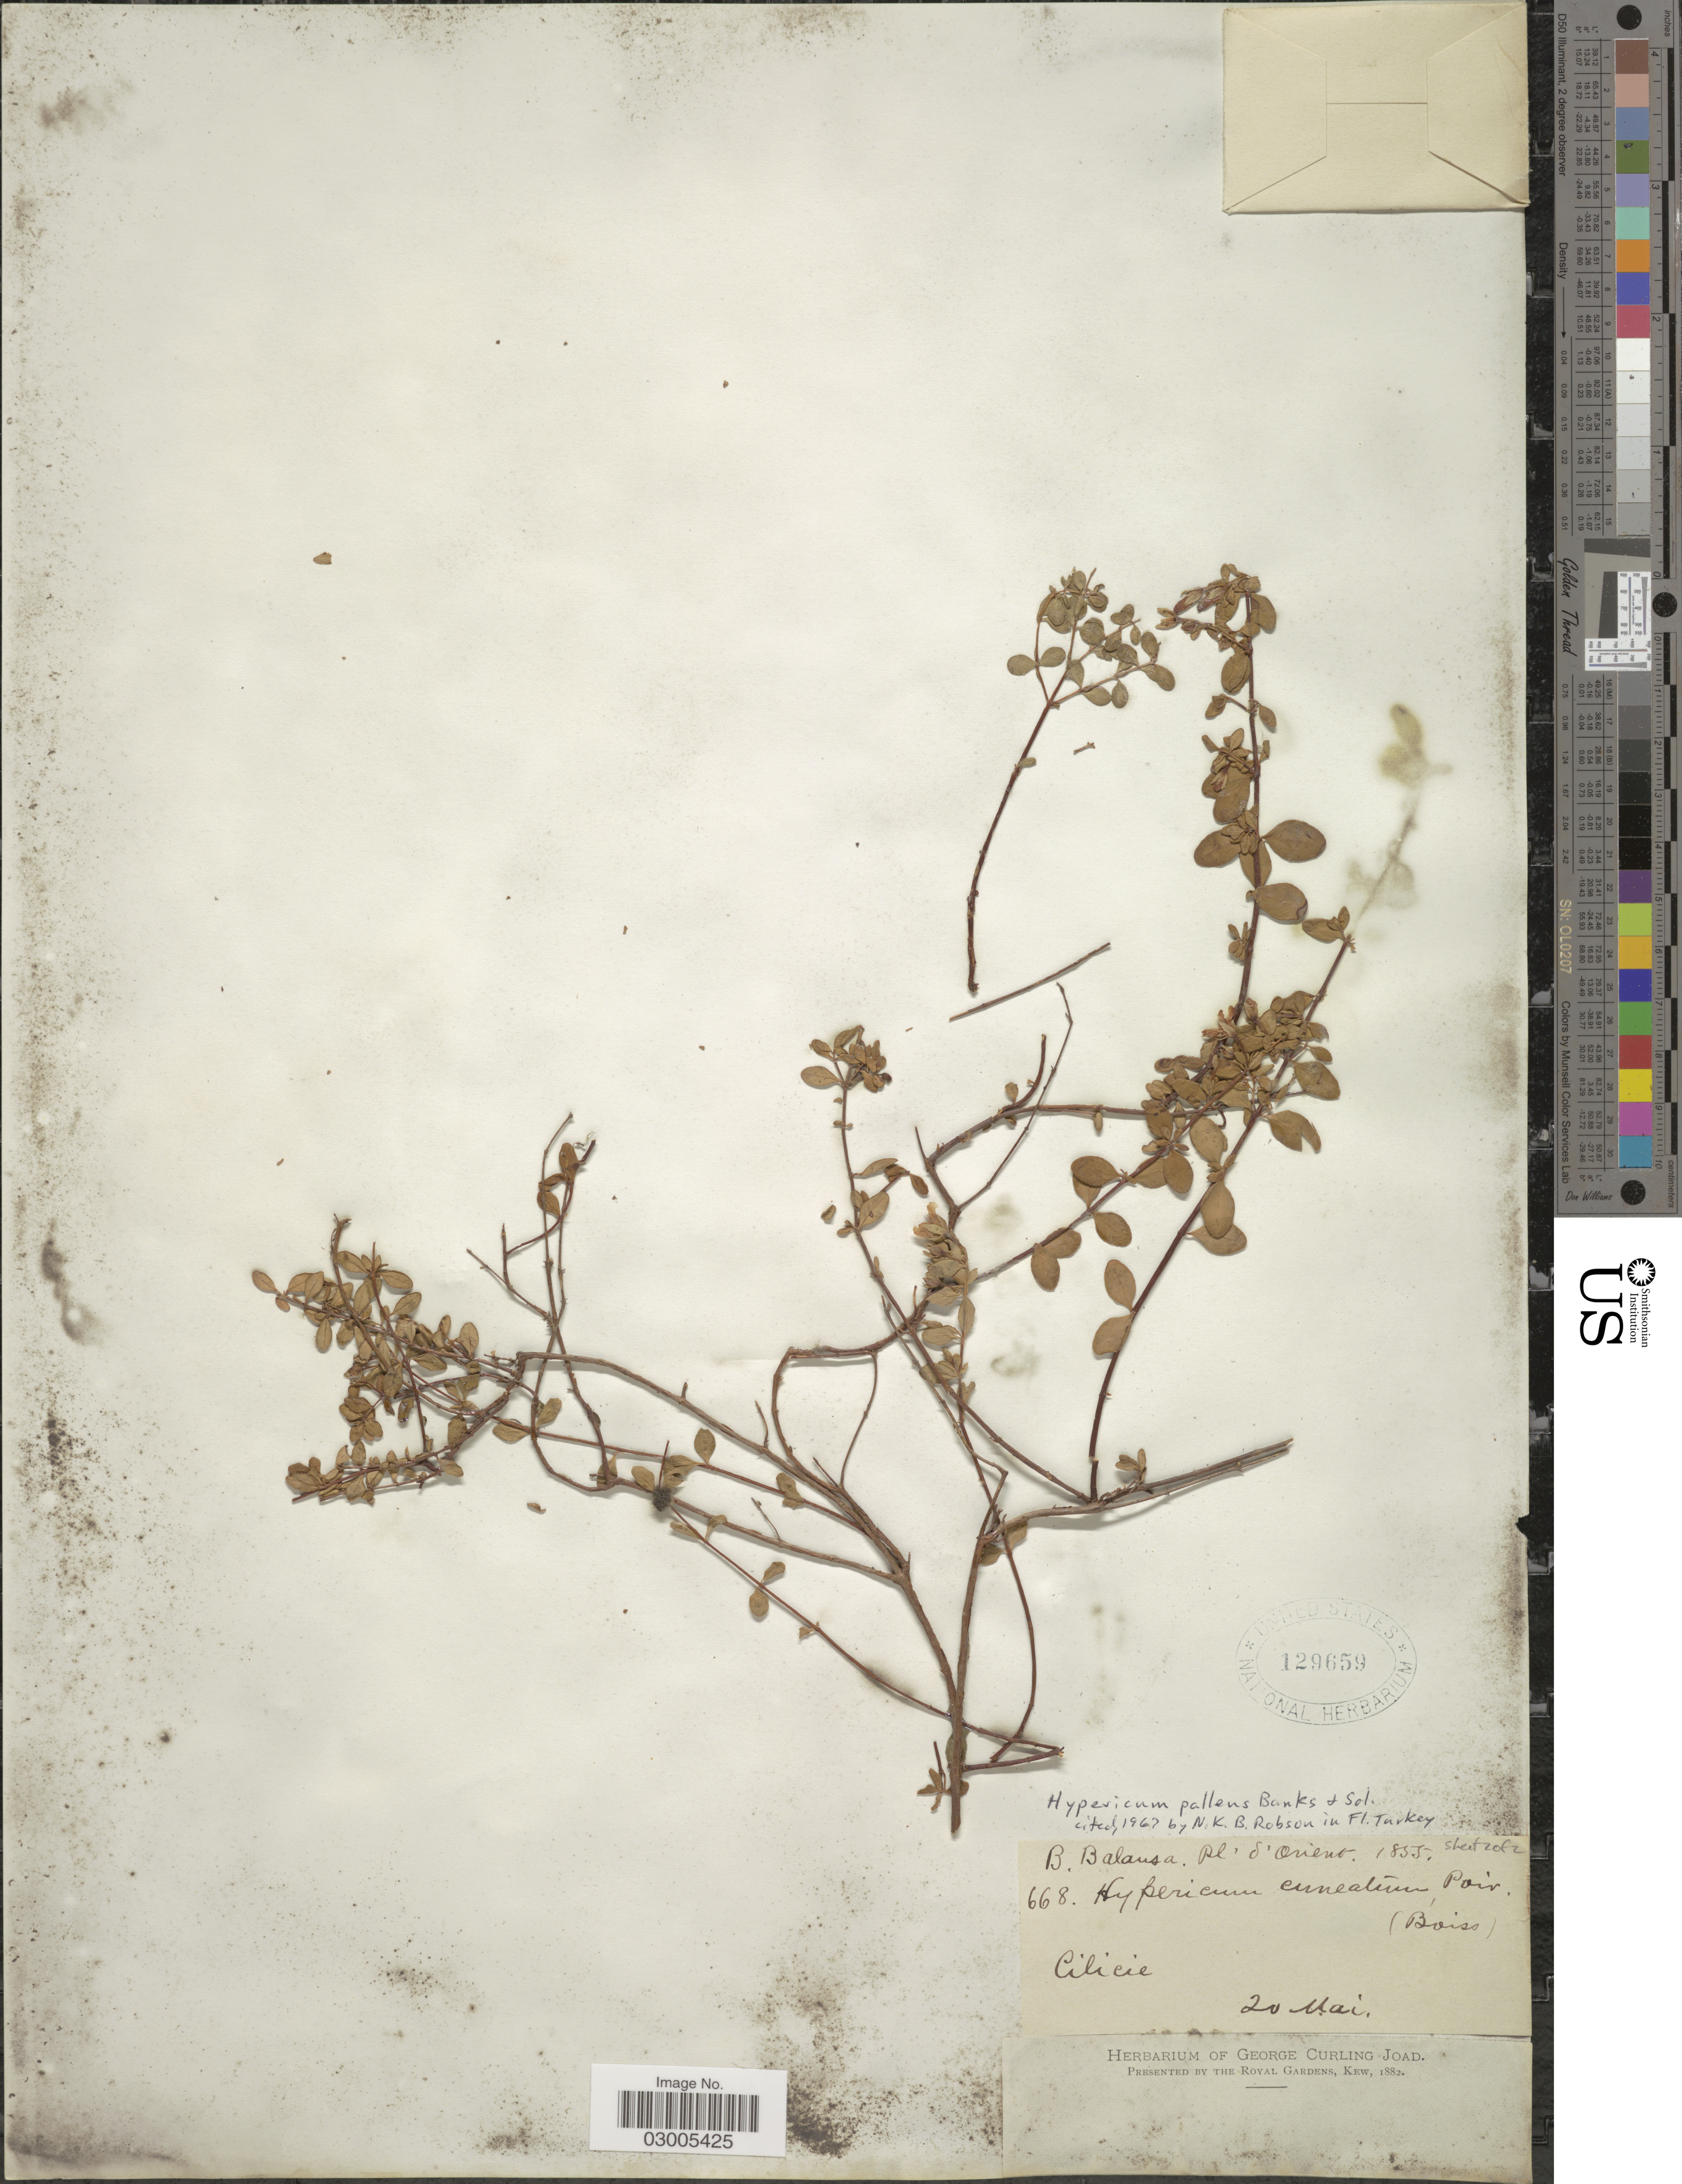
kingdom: Plantae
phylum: Tracheophyta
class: Magnoliopsida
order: Malpighiales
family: Hypericaceae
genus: Hypericum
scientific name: Hypericum pallens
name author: D. Don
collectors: B. Balansa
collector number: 668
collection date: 1855-05-20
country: Turkey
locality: Orient. Cilicie.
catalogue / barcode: US 129659